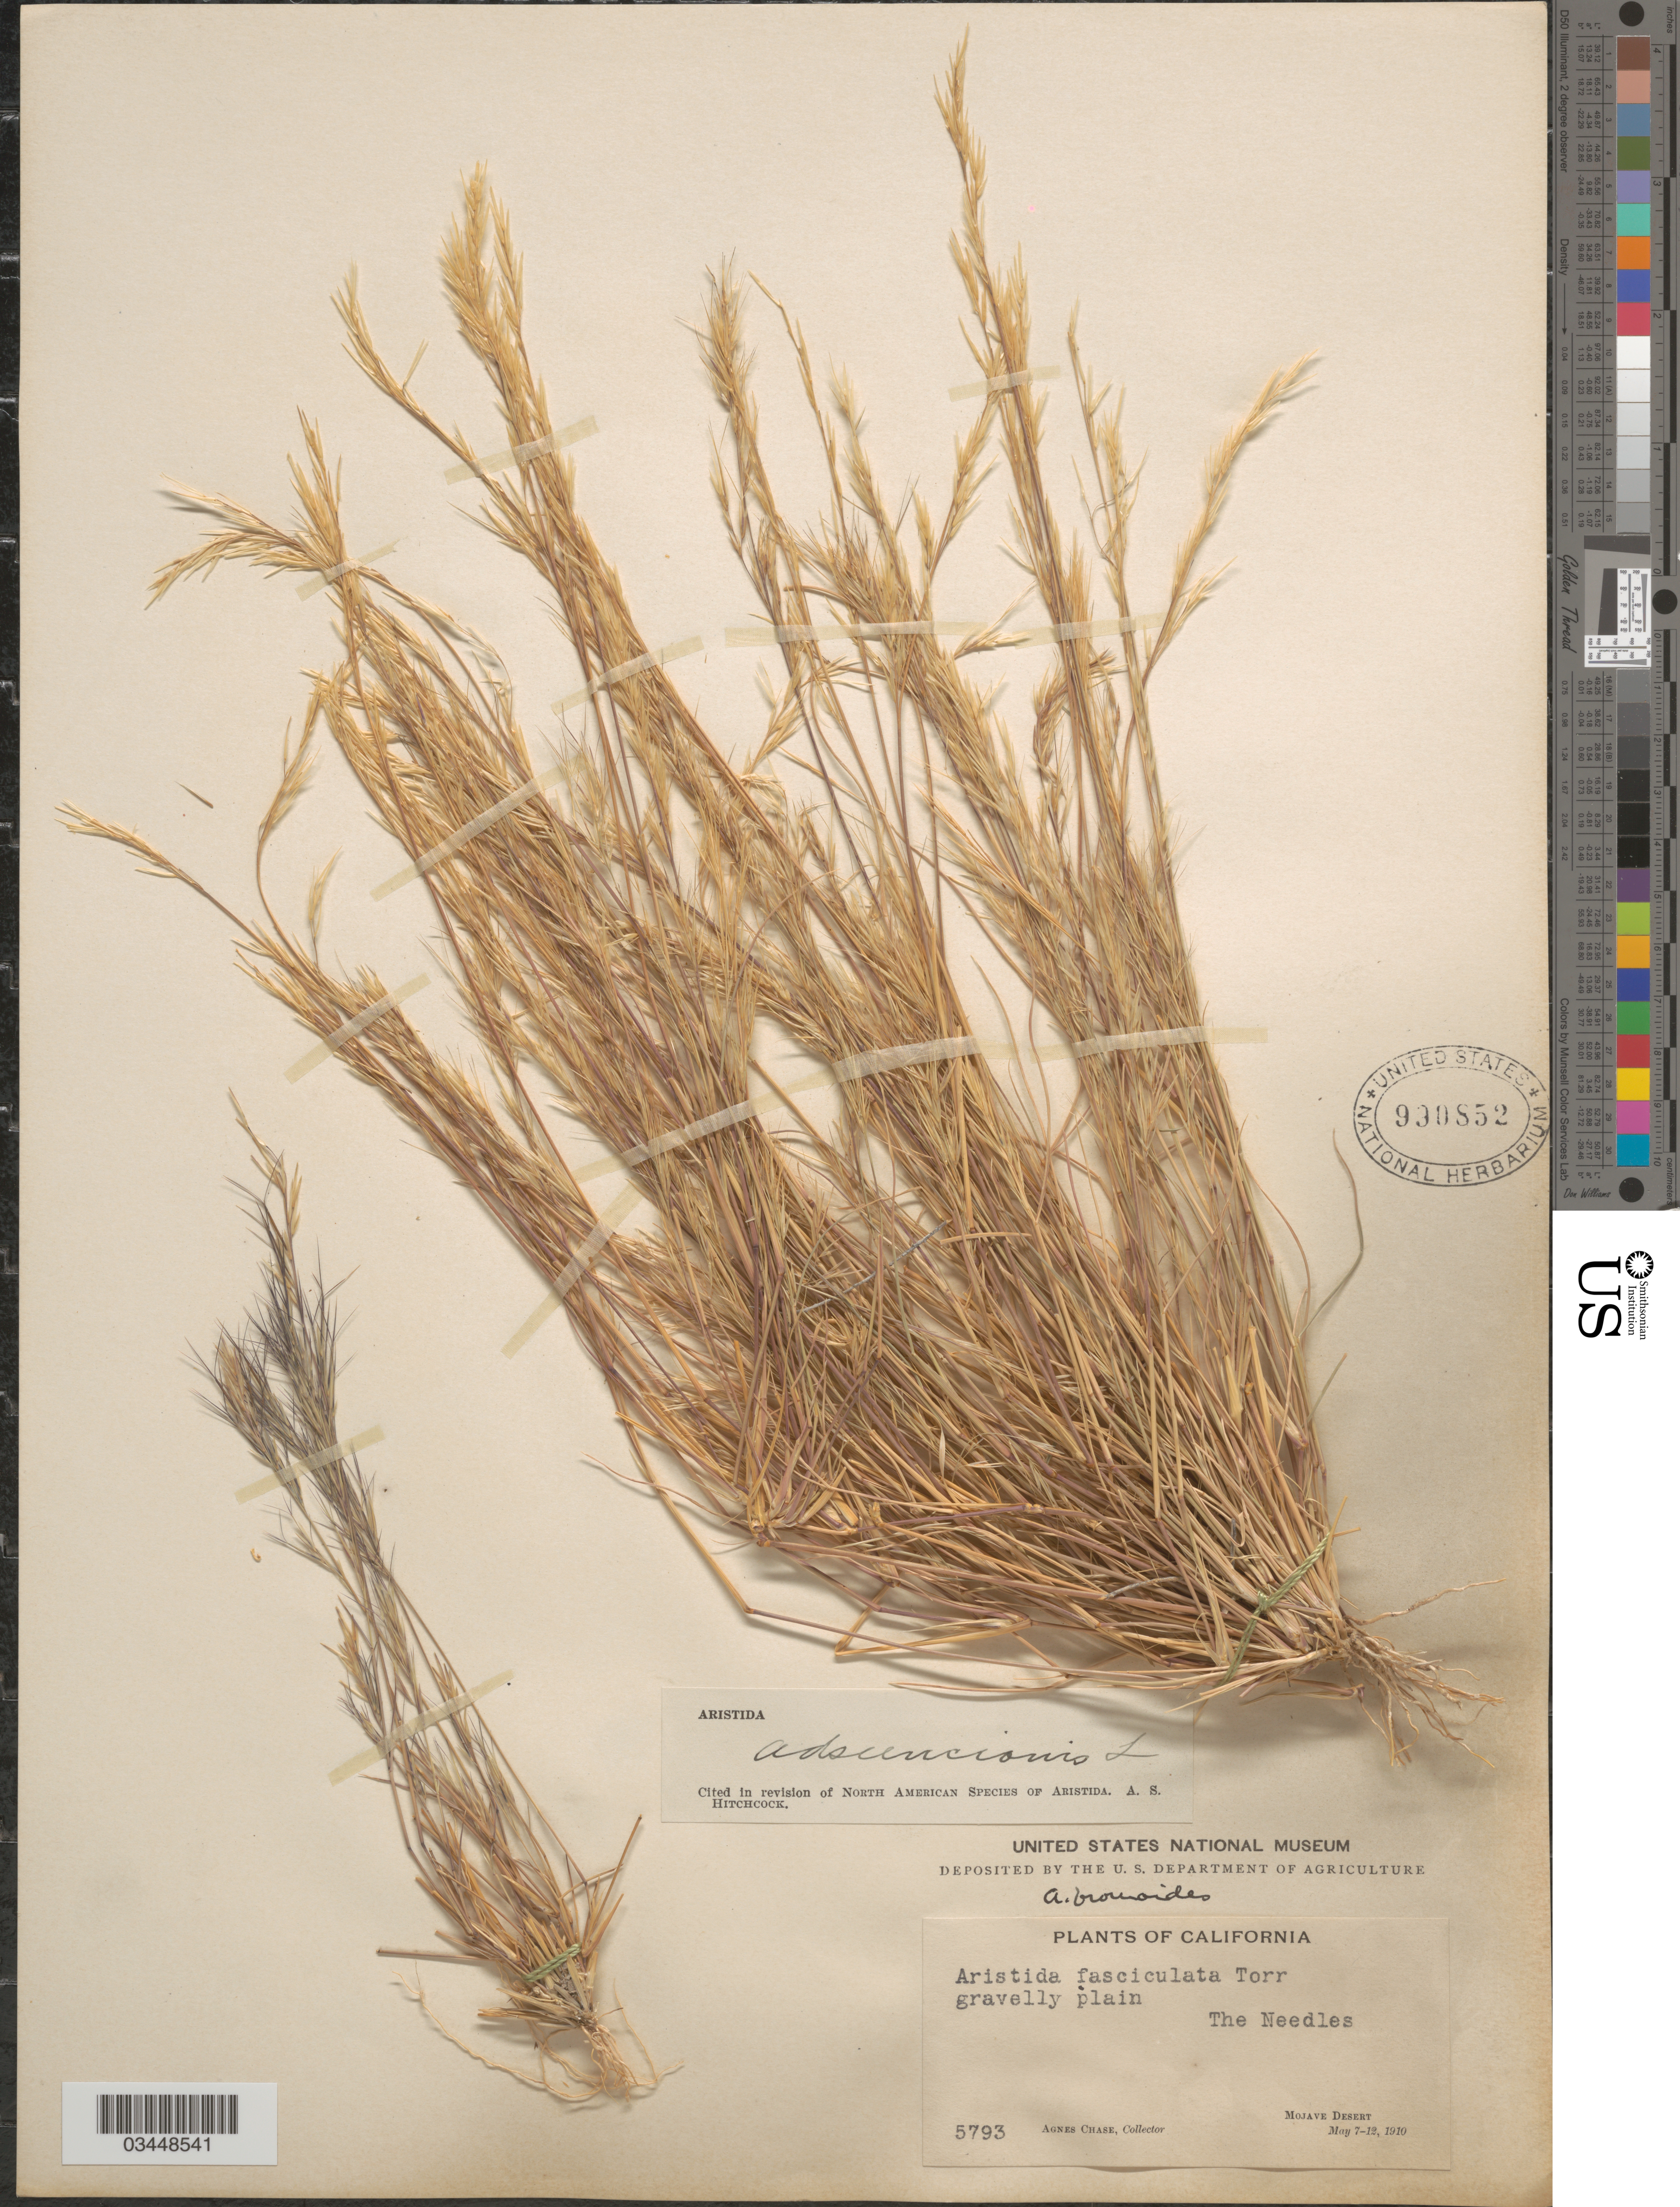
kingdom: Plantae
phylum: Tracheophyta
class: Liliopsida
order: Poales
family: Poaceae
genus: Aristida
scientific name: Aristida adscensionis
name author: L.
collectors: A. Chase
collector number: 5793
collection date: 1910-05-07/1910-05-12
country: United States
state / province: California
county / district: San Bernardino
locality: The Needles. Mojave Desert.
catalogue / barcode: US 990852